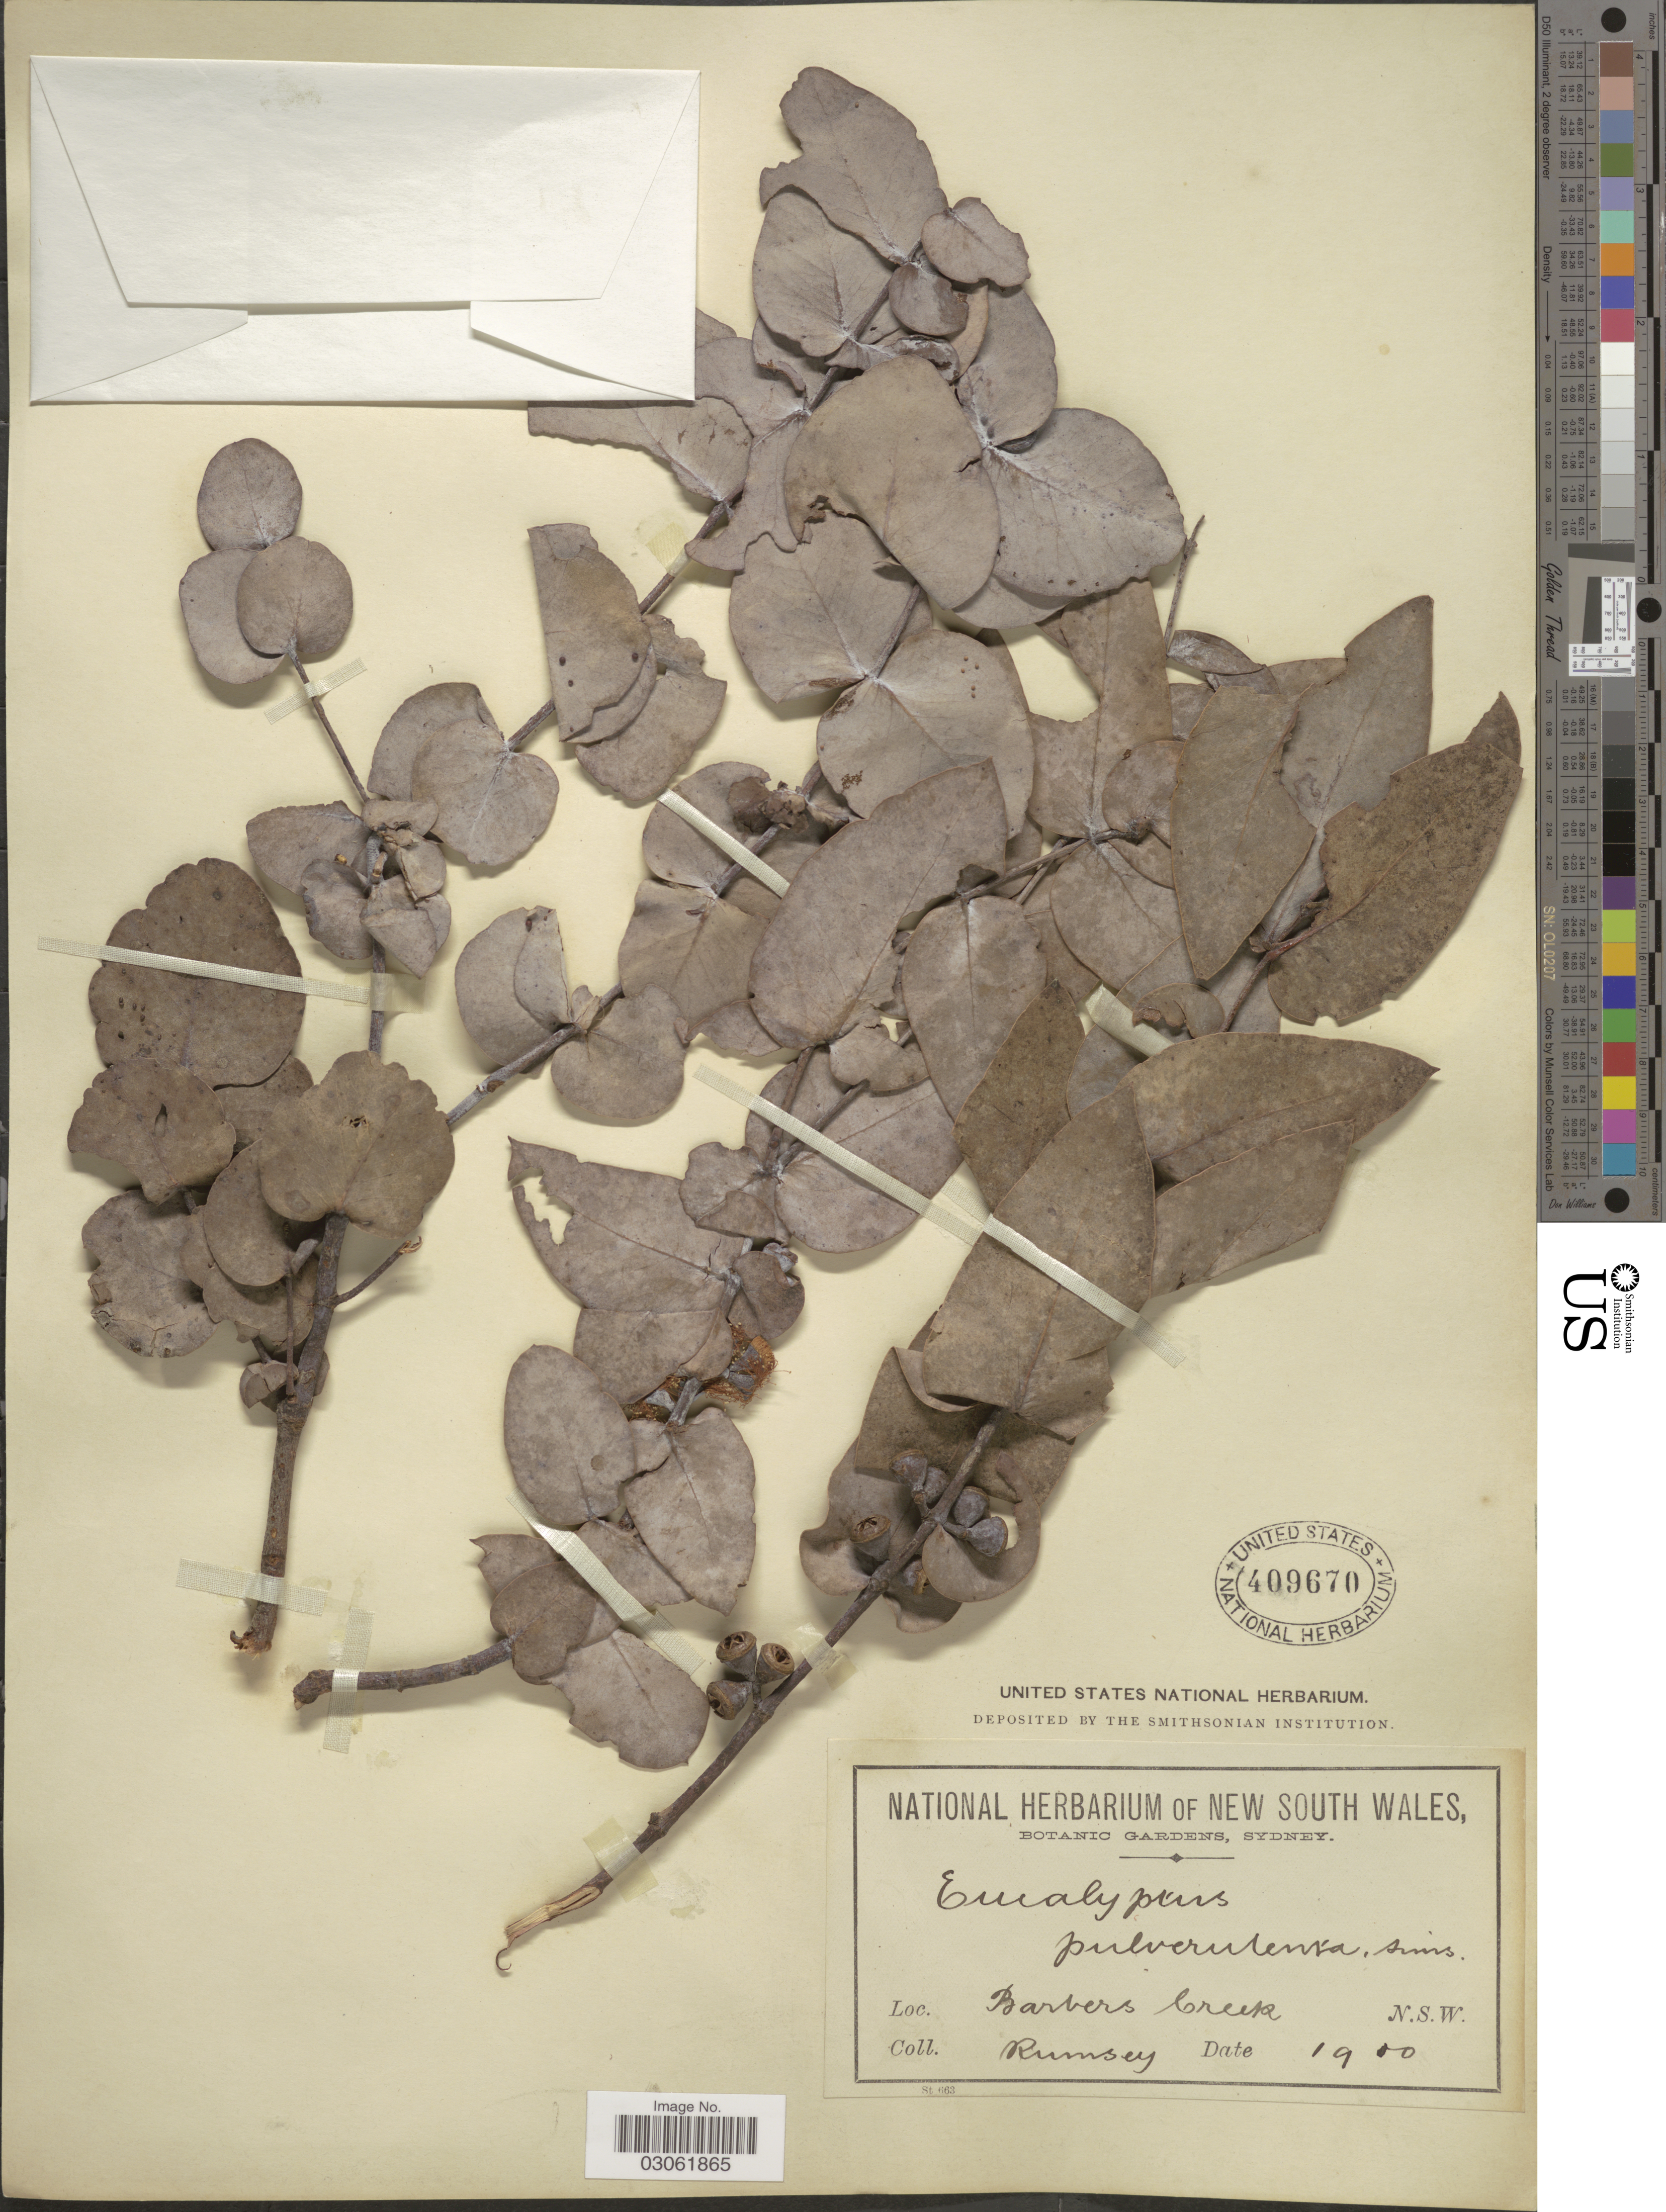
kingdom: Plantae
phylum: Tracheophyta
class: Magnoliopsida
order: Myrtales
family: Myrtaceae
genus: Eucalyptus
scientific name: Eucalyptus pulverulenta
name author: Sims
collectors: Rumsey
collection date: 1900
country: Australia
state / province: New South Wales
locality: Barbers Creek.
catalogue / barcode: US 409670